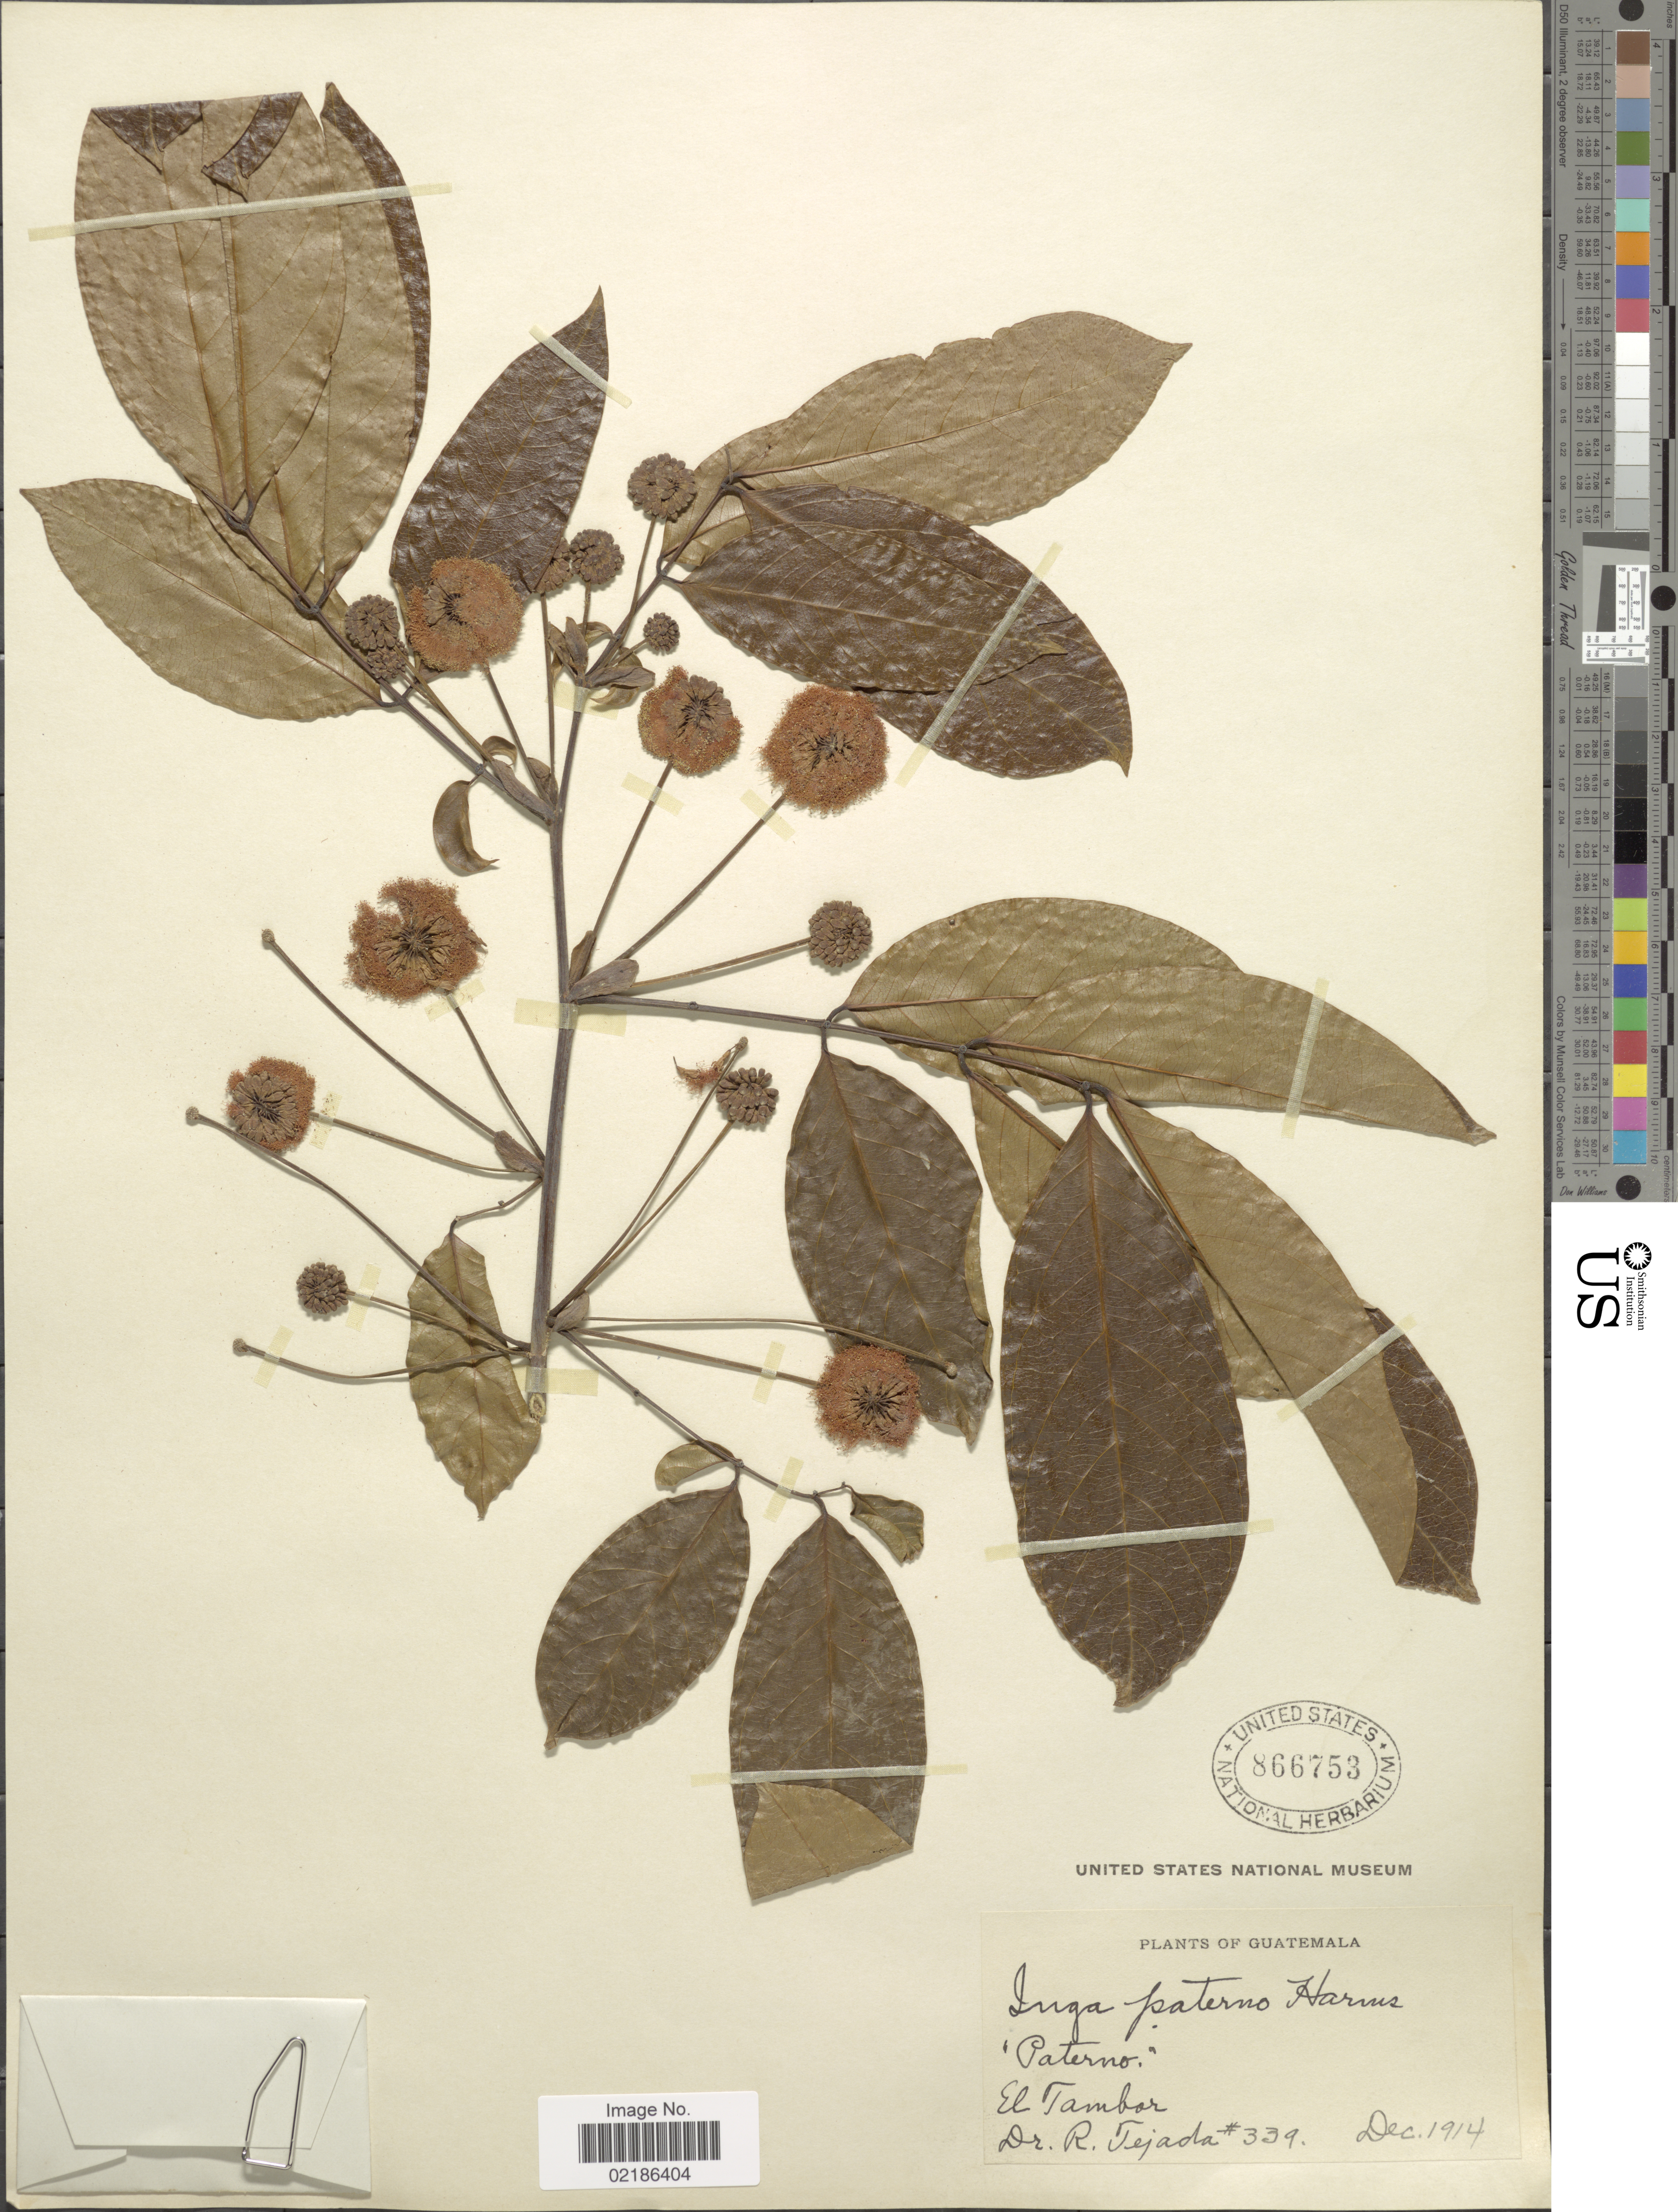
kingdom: Plantae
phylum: Tracheophyta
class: Magnoliopsida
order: Fabales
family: Fabaceae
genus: Inga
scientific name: Inga paterno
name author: Harms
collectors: R. Tejada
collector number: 339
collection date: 1914-12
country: Guatemala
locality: El Tambor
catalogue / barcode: US 866753